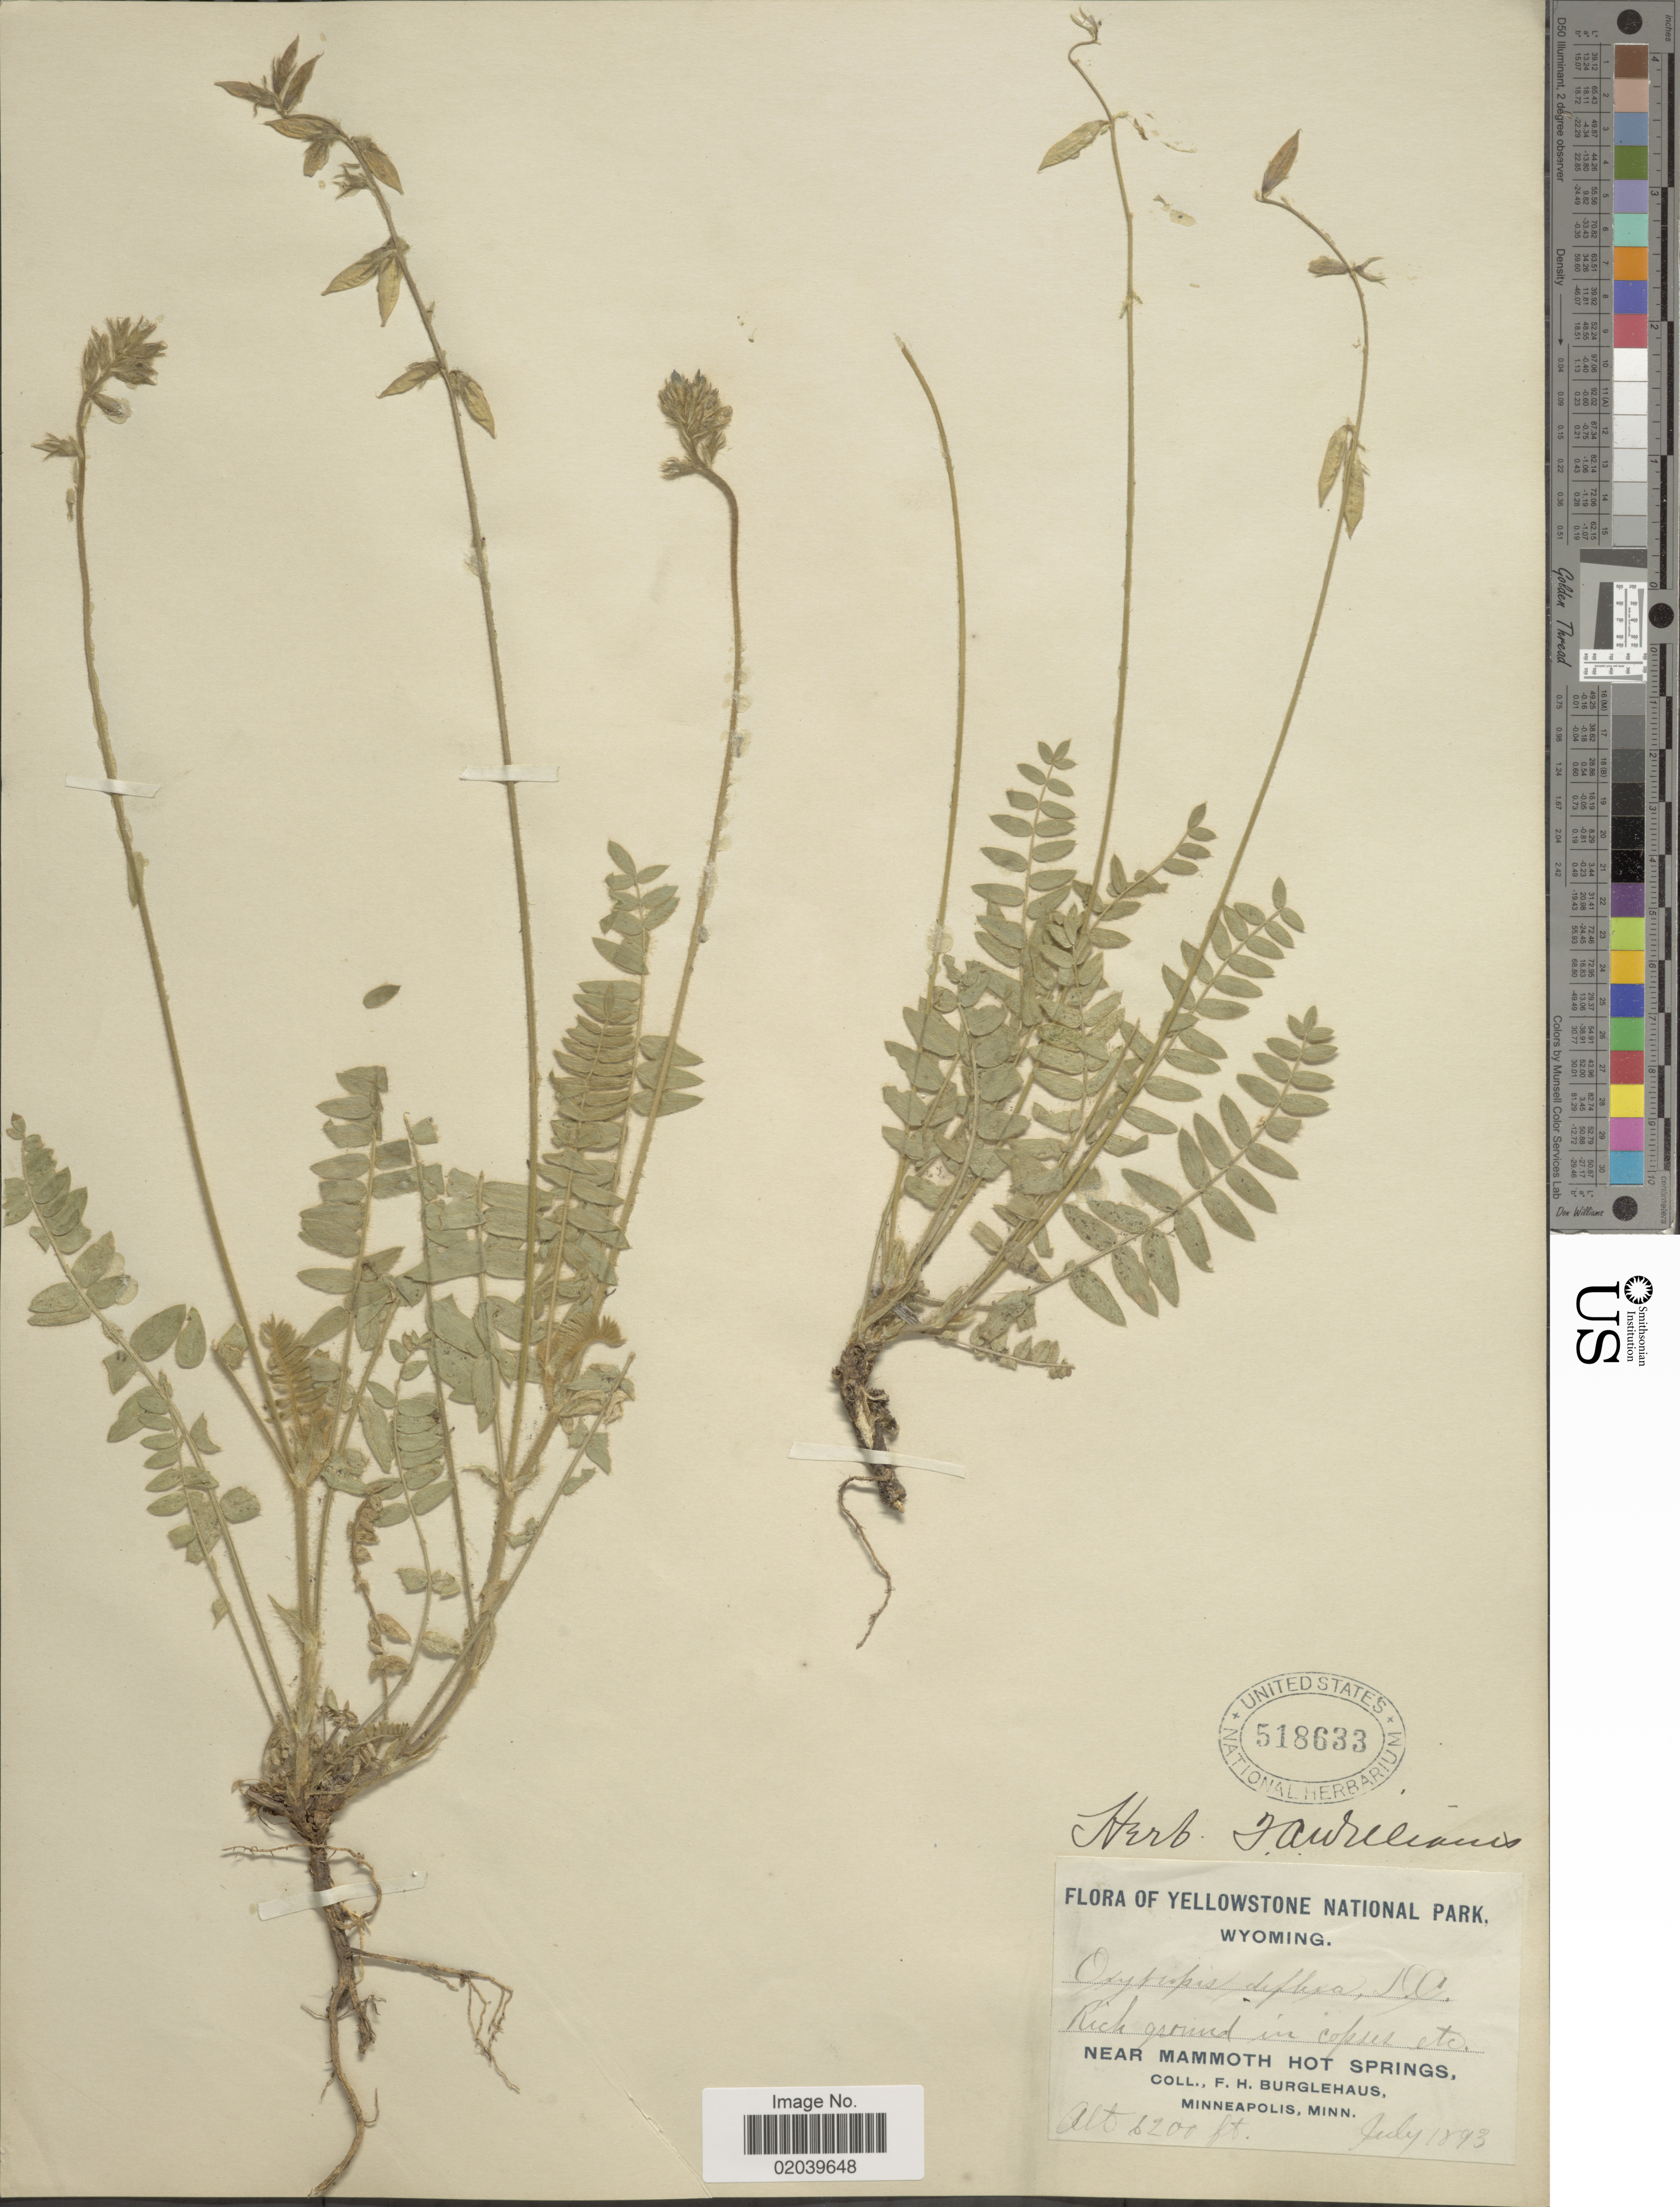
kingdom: Plantae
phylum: Tracheophyta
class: Magnoliopsida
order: Fabales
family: Fabaceae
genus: Oxytropis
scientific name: Oxytropis deflexa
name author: (Pall.) DC.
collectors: F. Burglehaus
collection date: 1893-07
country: United States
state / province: Wyoming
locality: Yellowstone National Park, Near Mammoth Hot Springs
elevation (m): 1890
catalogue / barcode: US 518633